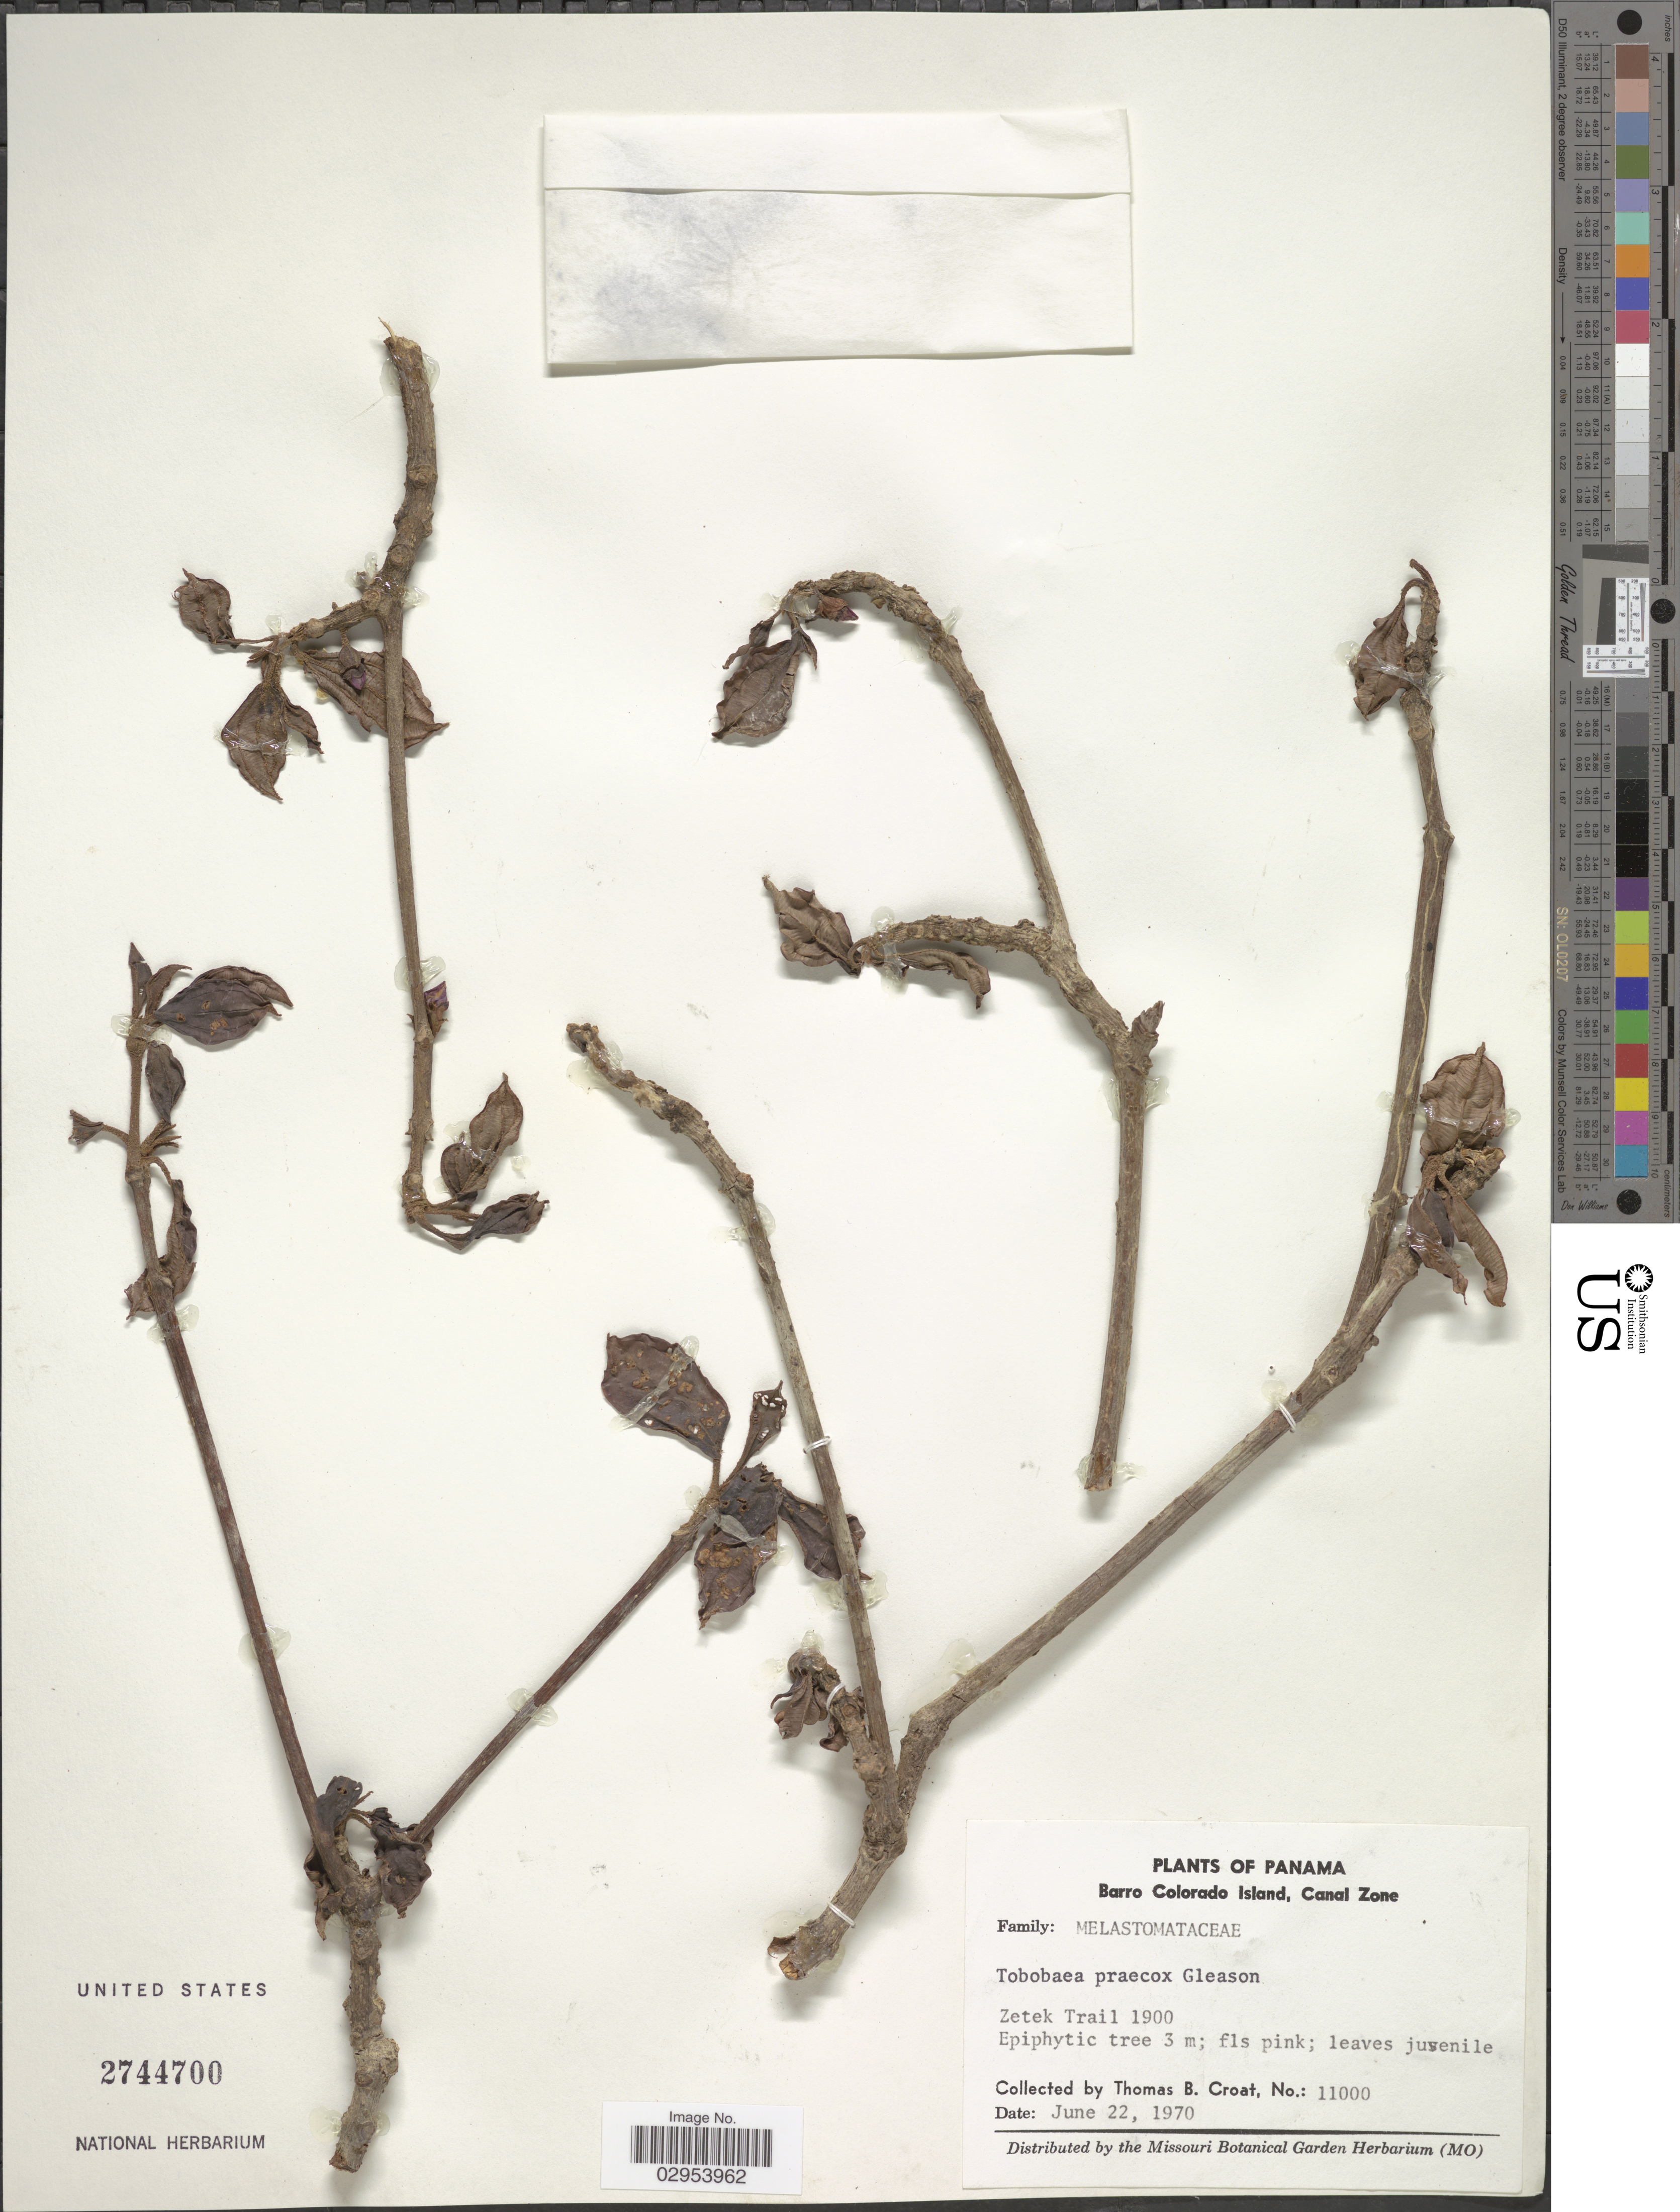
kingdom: Plantae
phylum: Tracheophyta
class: Magnoliopsida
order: Myrtales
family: Melastomataceae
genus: Topobea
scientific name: Topobea praecox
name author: Gleason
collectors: T. B. Croat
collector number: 11000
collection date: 1970-06-22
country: Panama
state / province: Panamá Oeste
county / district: Canal Zone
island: Barro Colorado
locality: Barro Colorado Island, Canal Zone, Zetek Trail.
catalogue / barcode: US 2744700